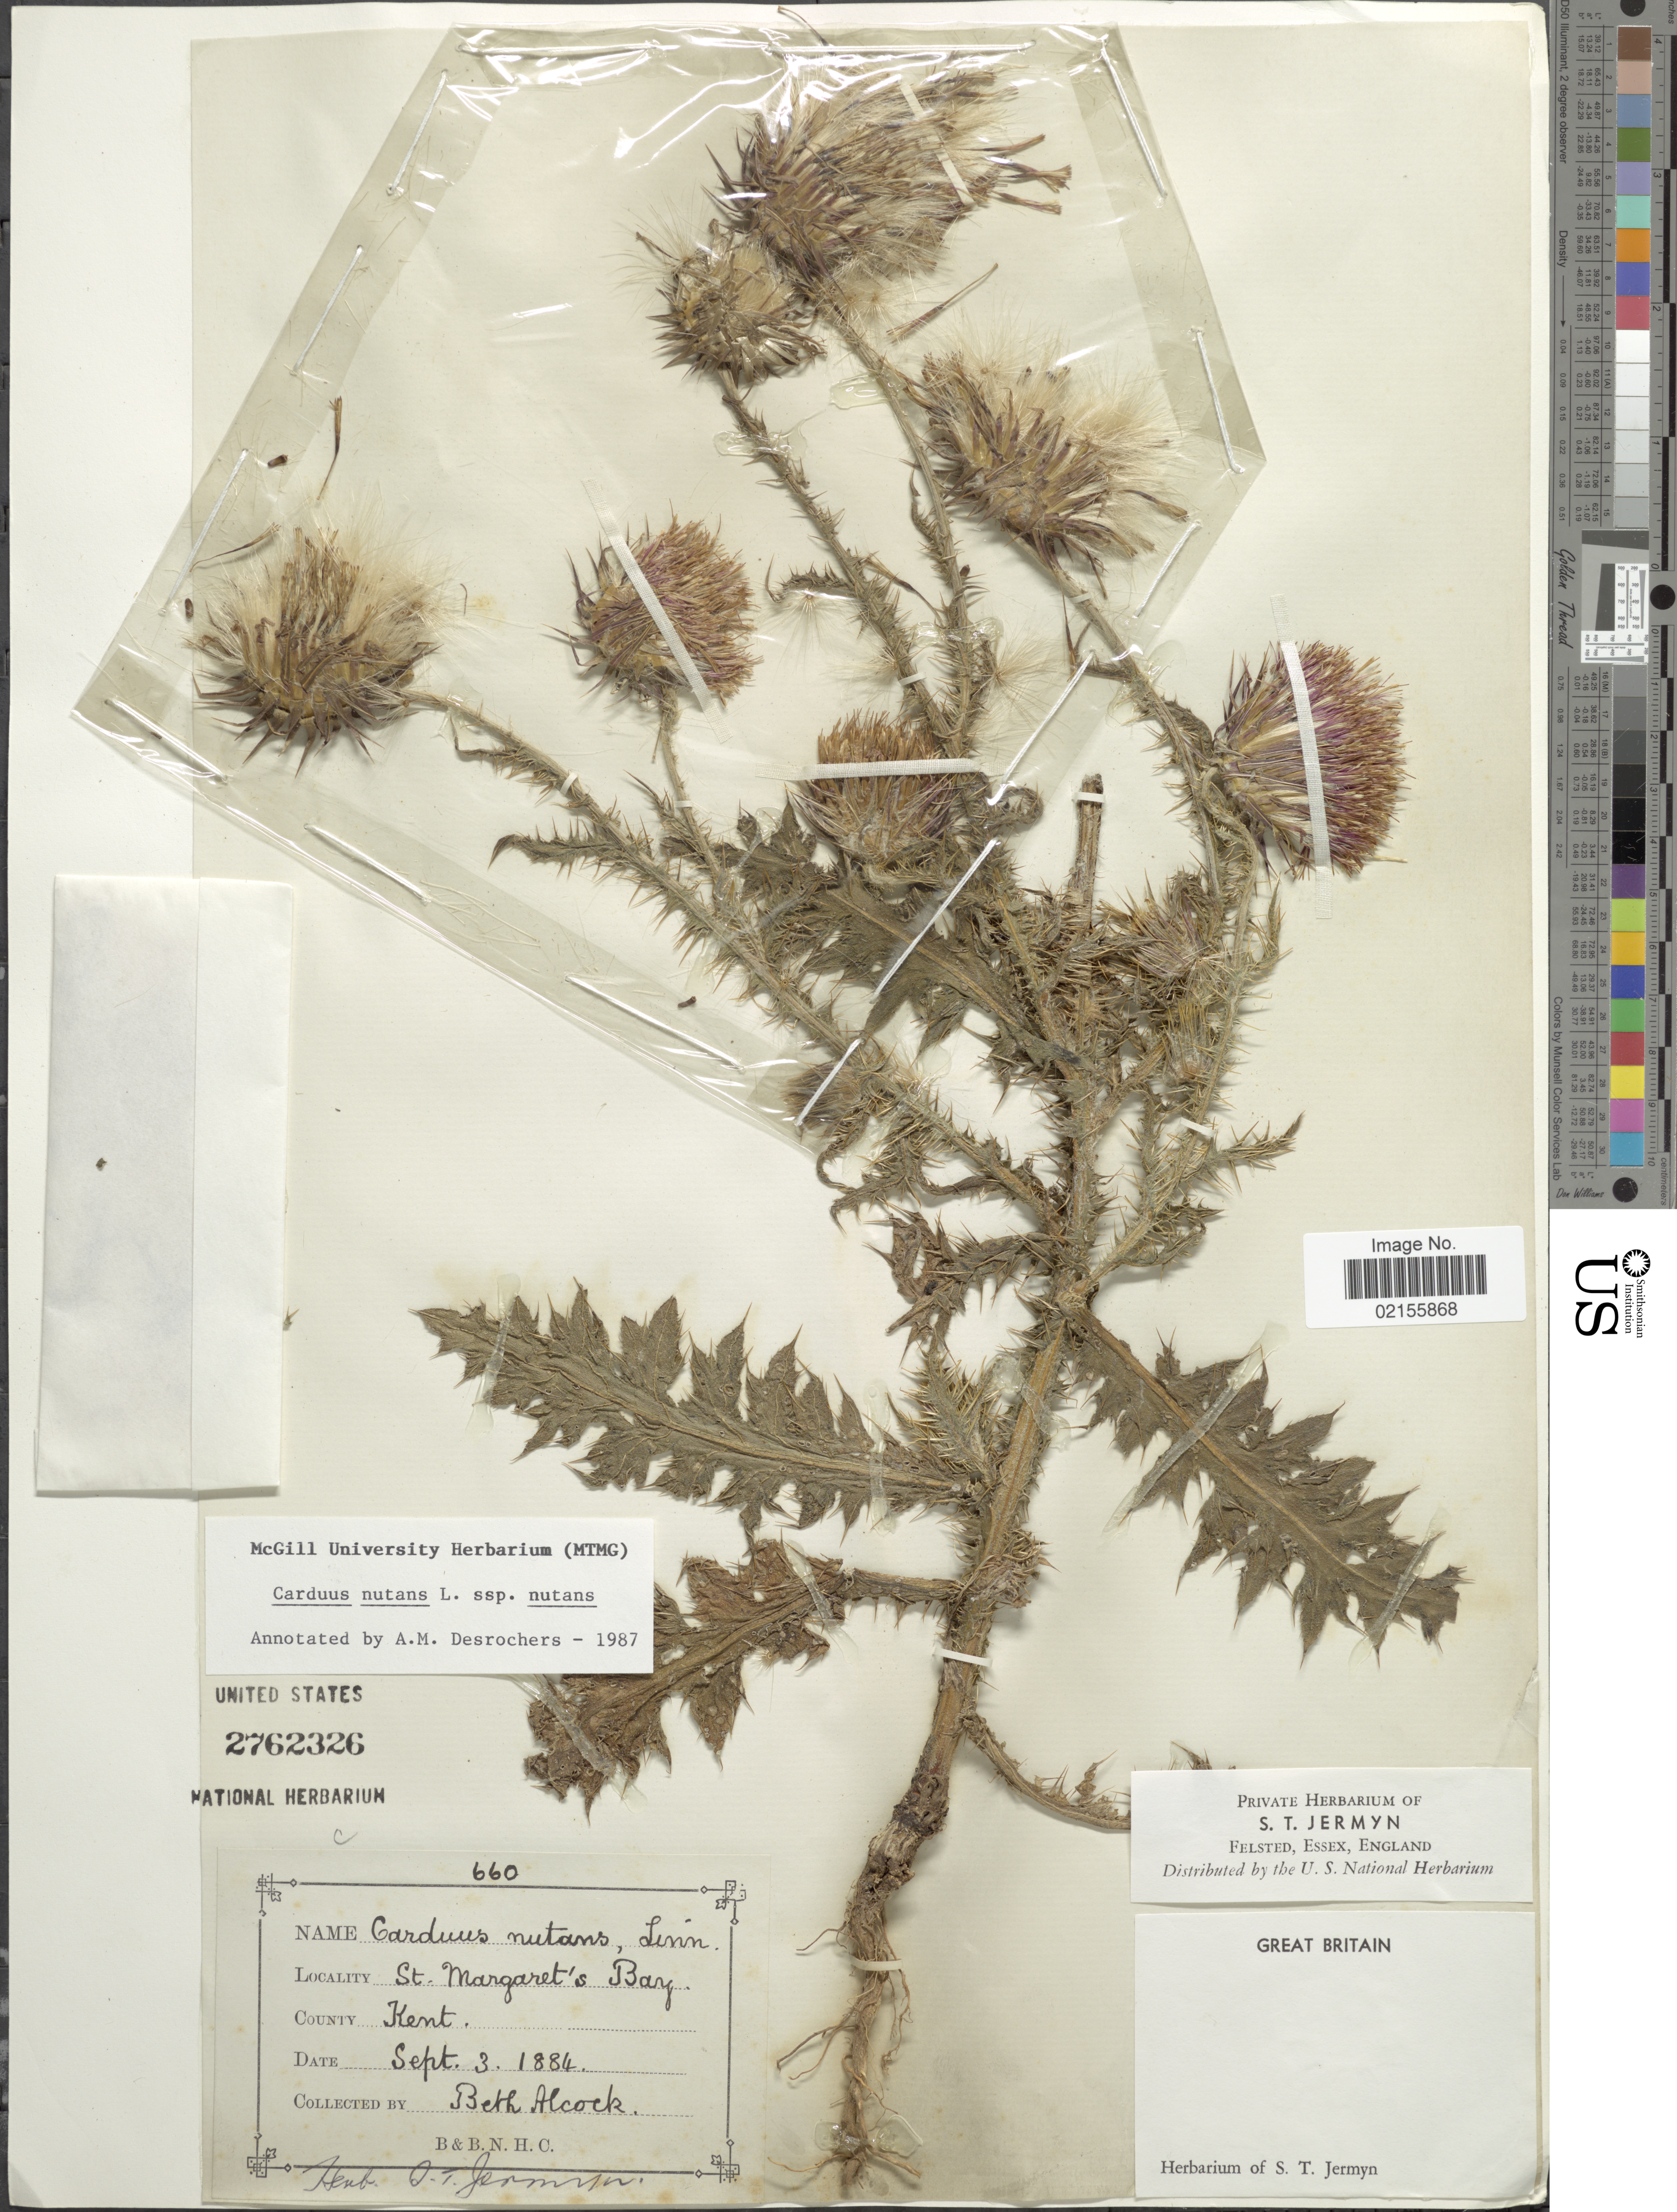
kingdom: Plantae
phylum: Tracheophyta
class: Magnoliopsida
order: Asterales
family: Asteraceae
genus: Carduus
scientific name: Carduus nutans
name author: L.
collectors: B. Alcock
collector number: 660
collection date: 1884-09-03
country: United Kingdom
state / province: England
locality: St. Margaret's Bay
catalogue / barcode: US 2762326